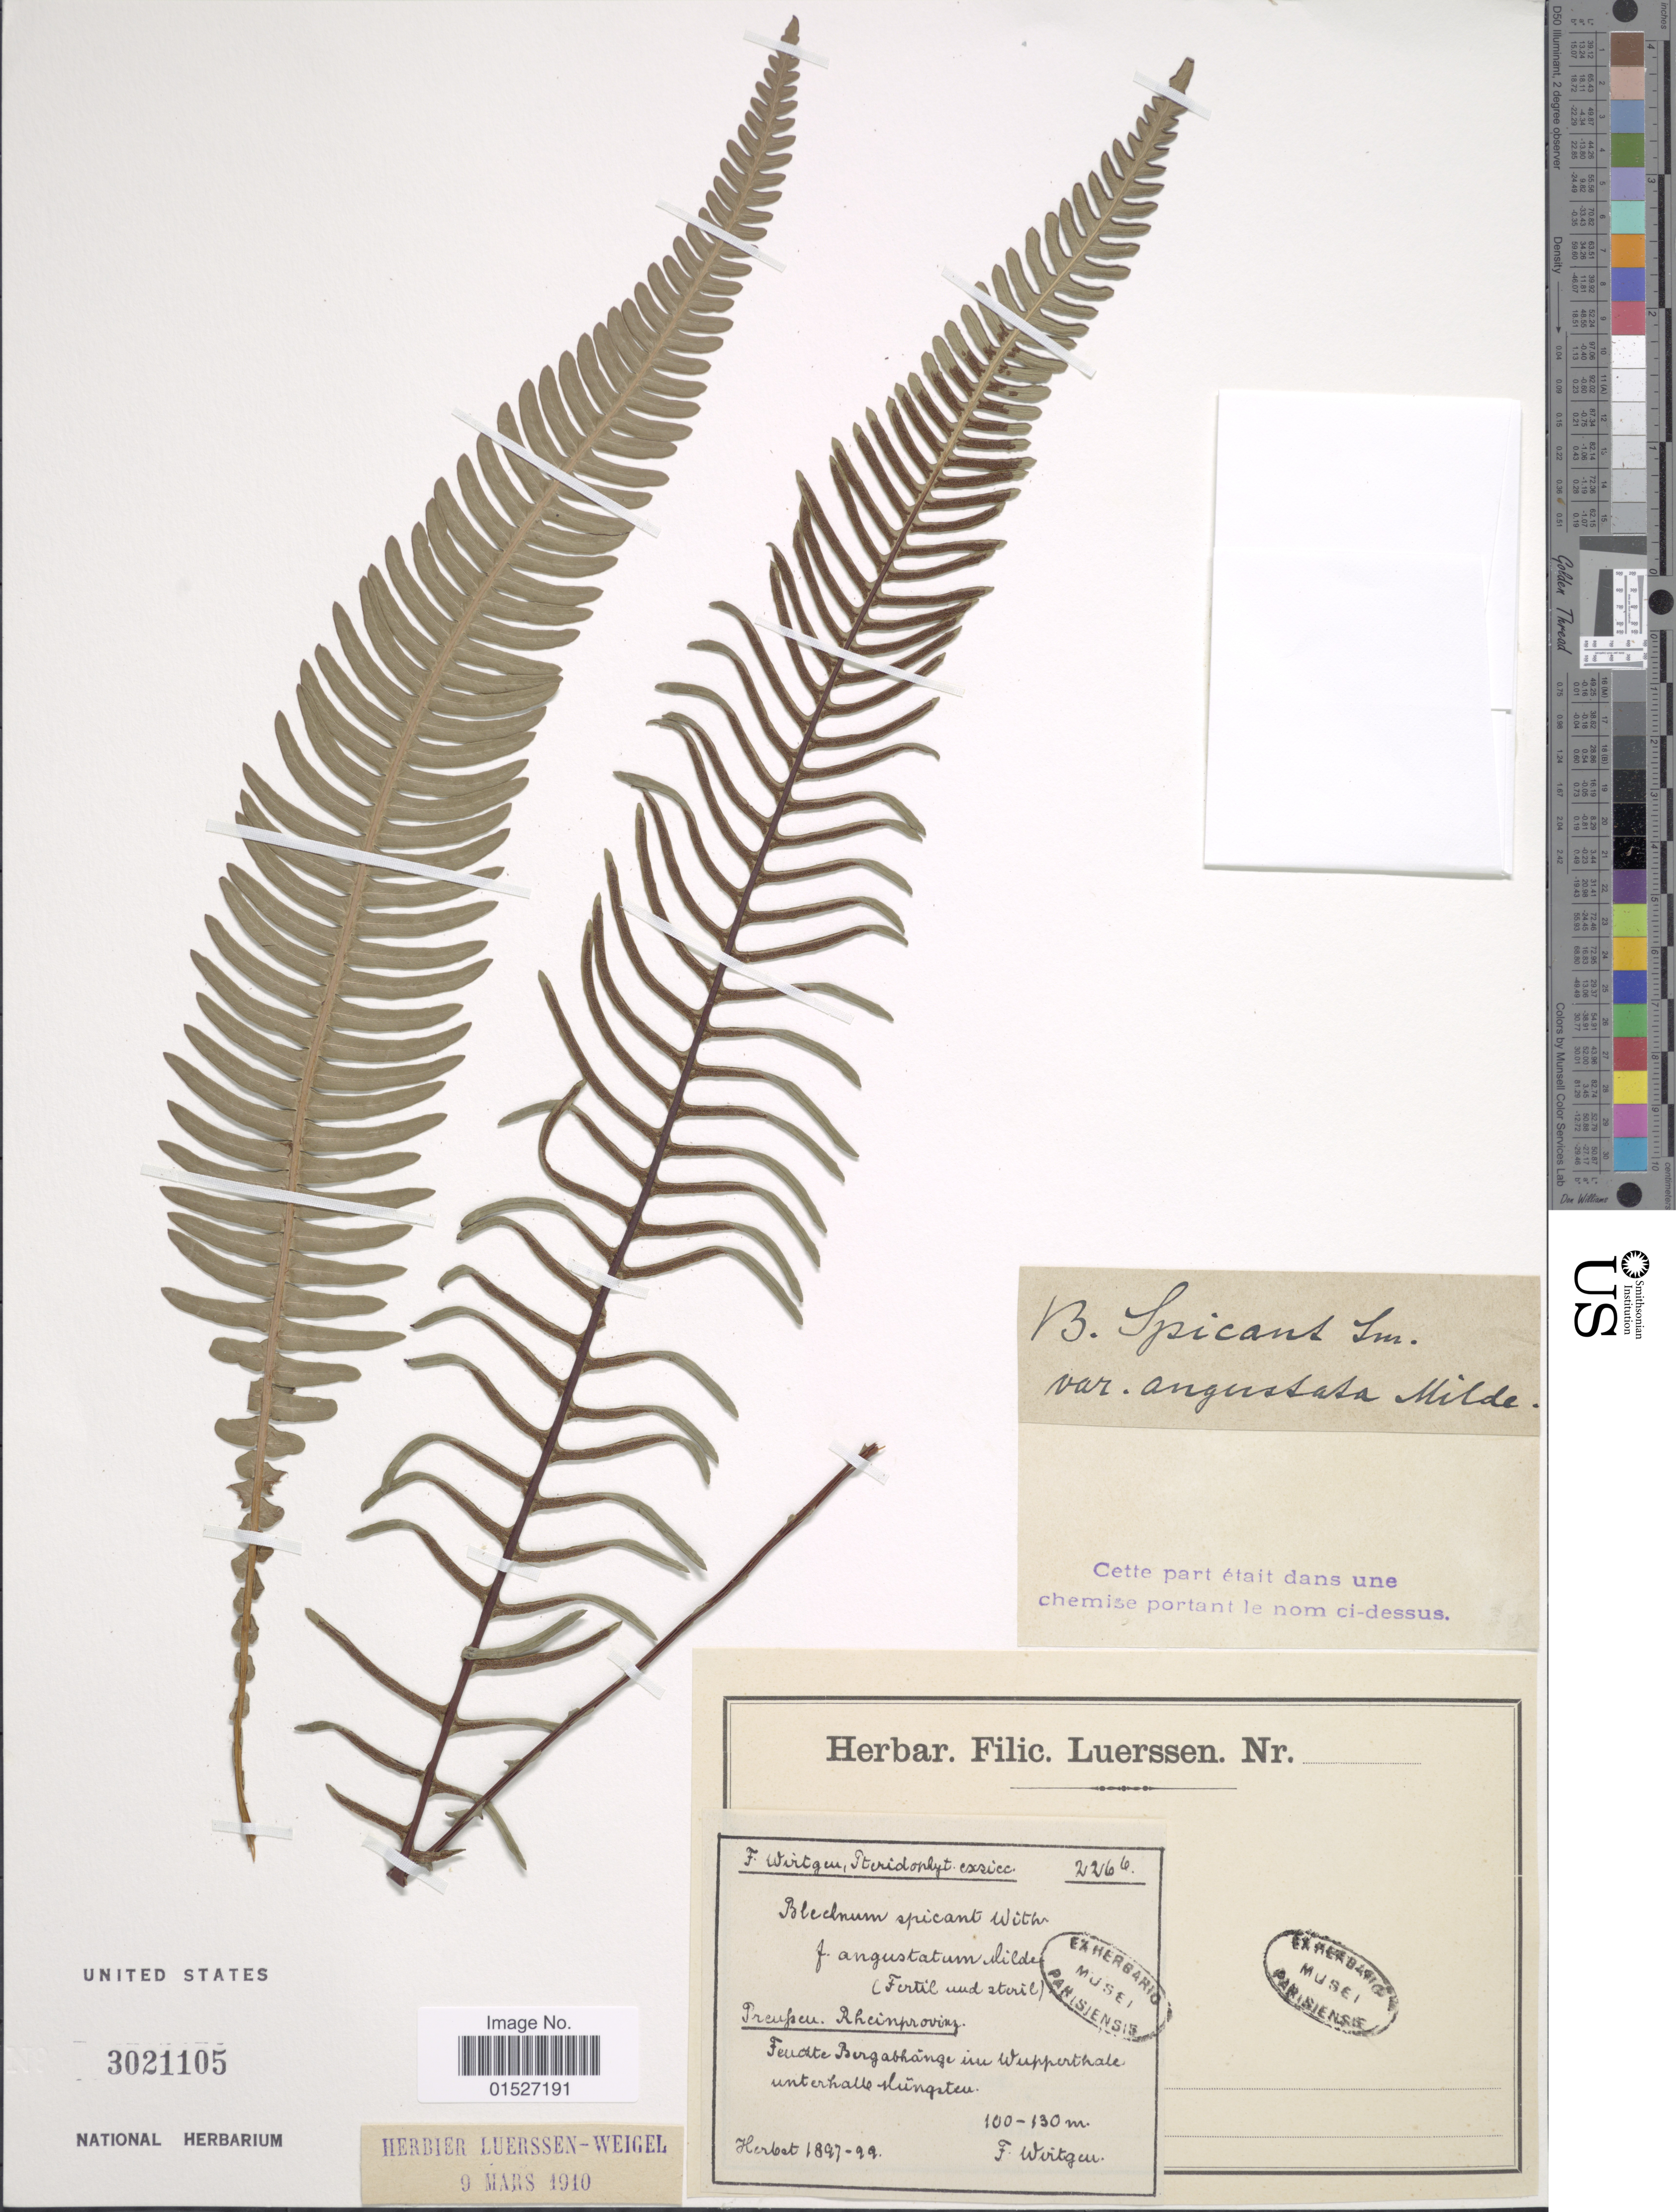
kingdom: Plantae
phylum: Tracheophyta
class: Polypodiopsida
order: Polypodiales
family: Blechnaceae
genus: Blechnum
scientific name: Blechnum spicant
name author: (L.) Sm.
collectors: Wirtgen, --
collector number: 226b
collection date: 1897/1899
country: Germany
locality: Preupen. Rheinprovinz. Feuchte Bergabhange im Wupperthale unterhalle Kungsten.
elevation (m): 100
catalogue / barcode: US 3021105